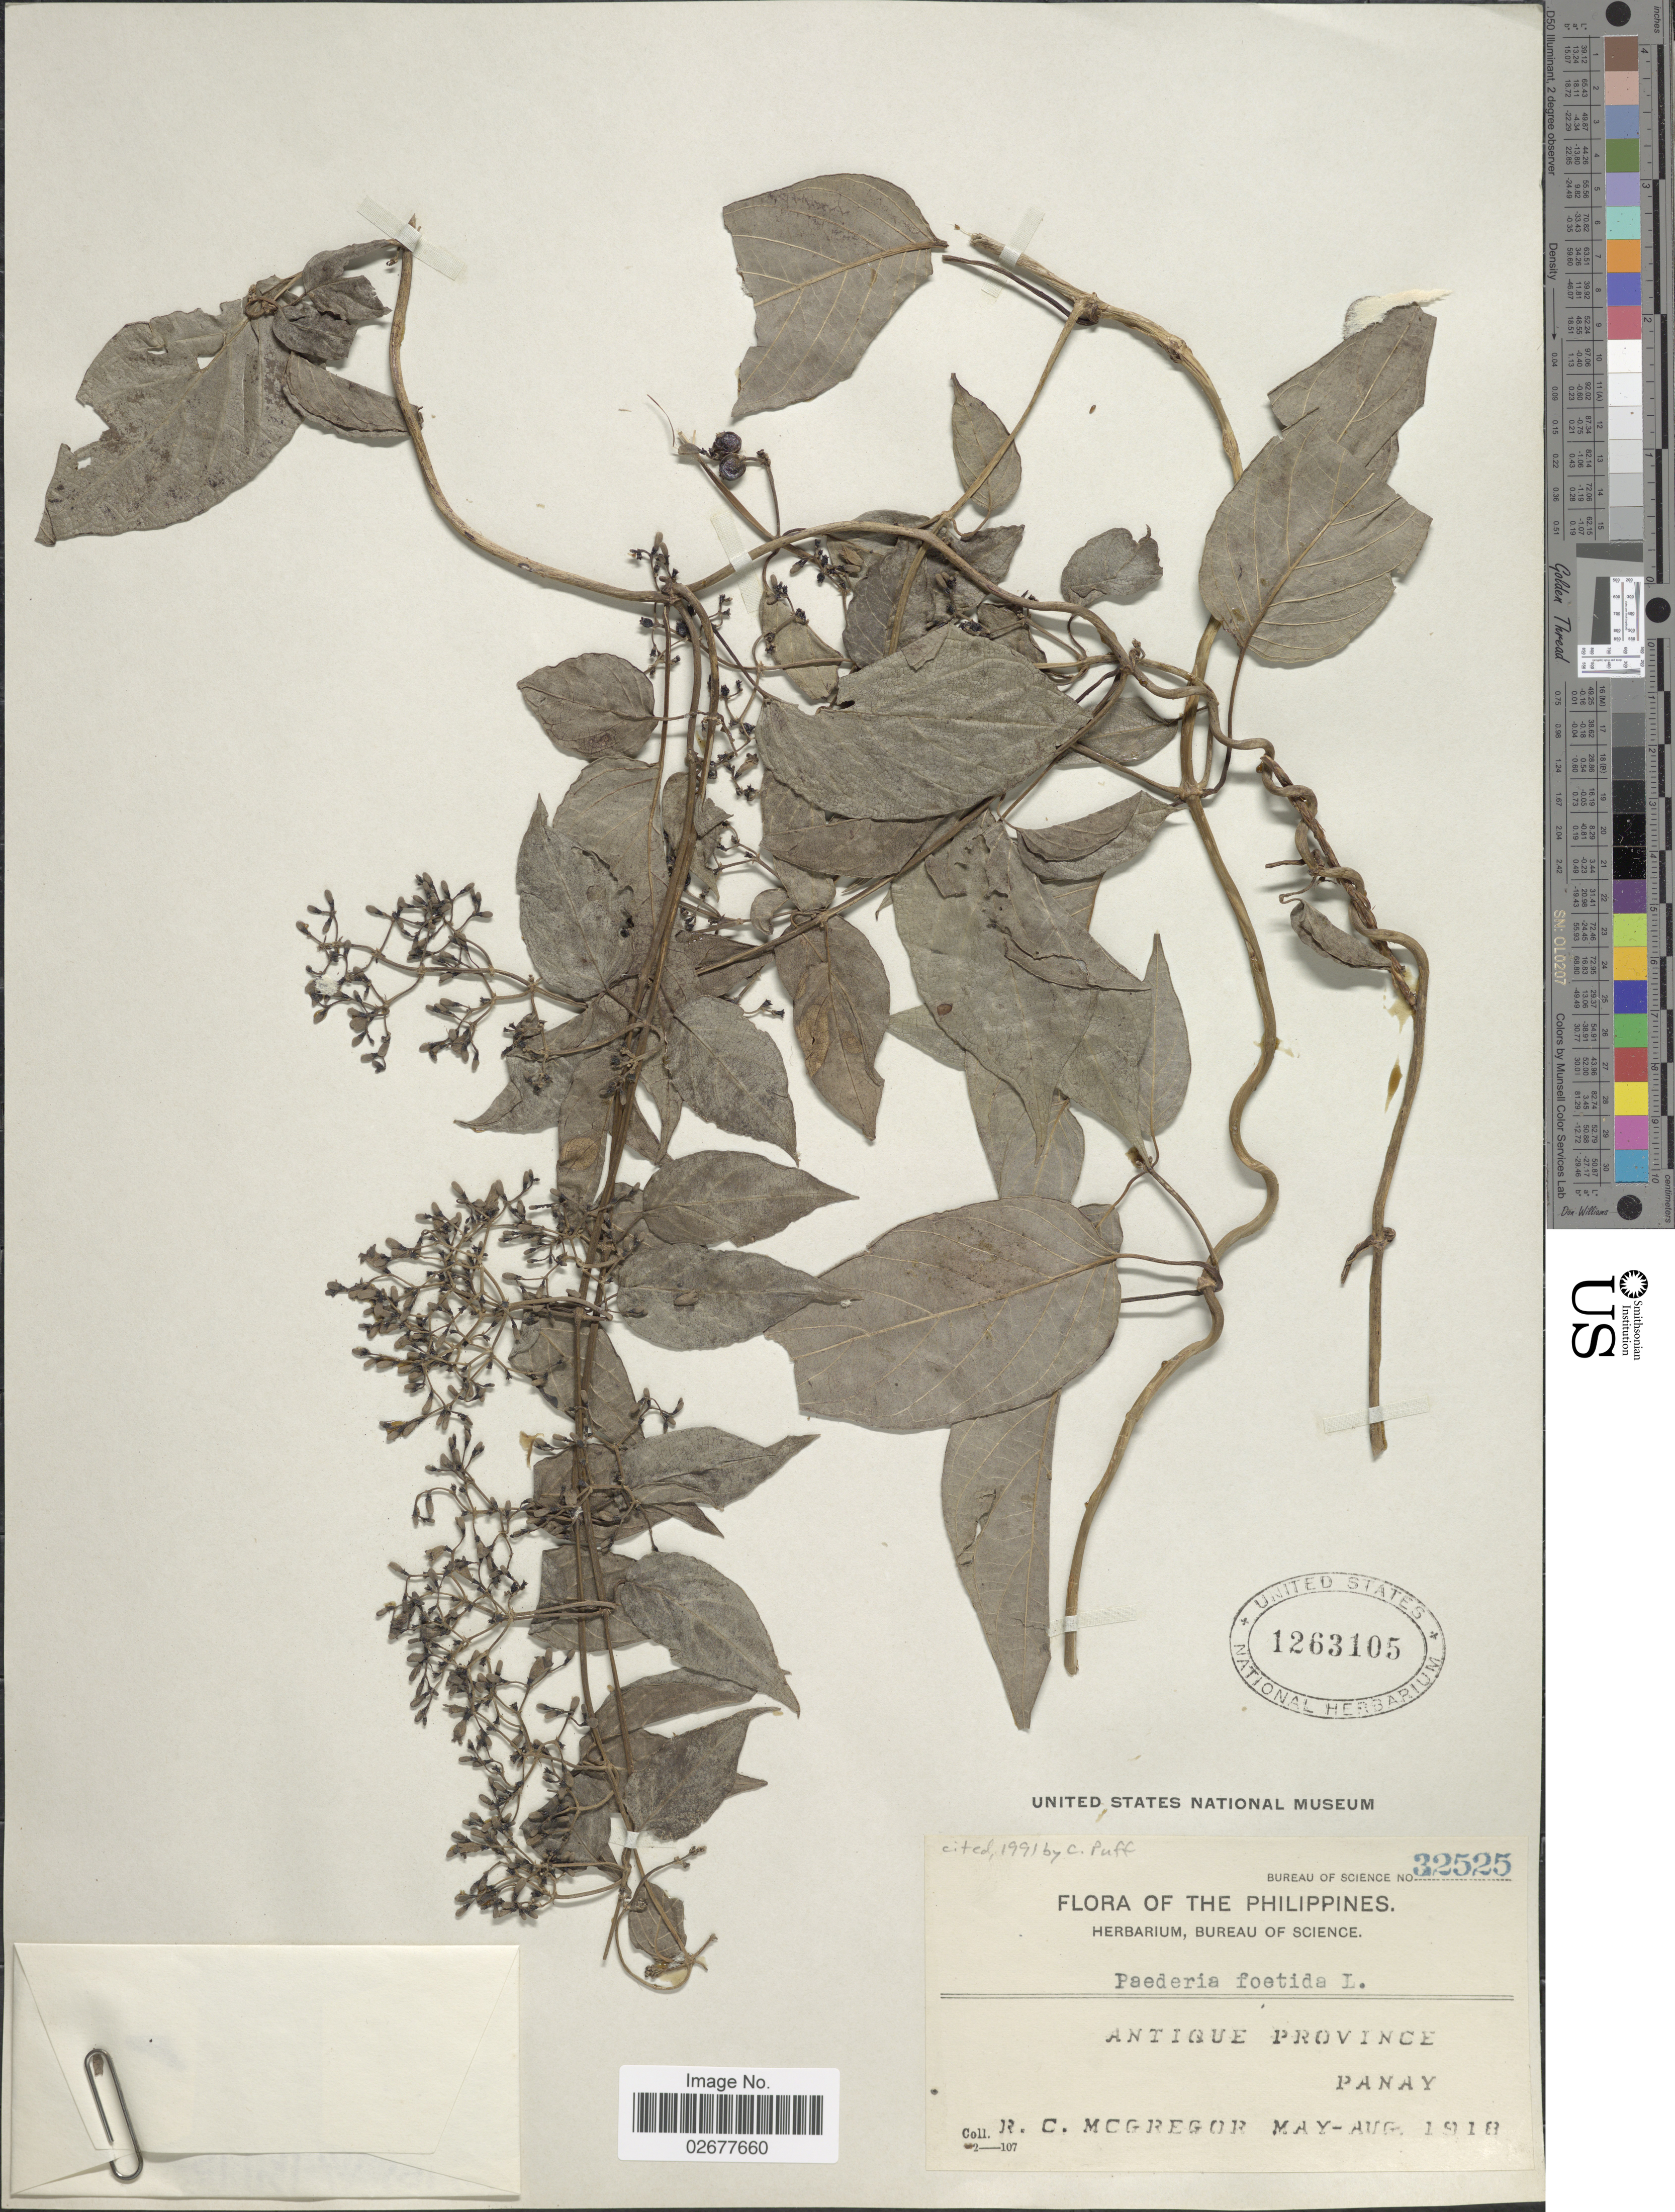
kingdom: Plantae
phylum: Tracheophyta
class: Magnoliopsida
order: Gentianales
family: Rubiaceae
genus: Paederia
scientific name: Paederia foetida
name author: Wall.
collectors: R. C. McGregor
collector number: Bureau of Science32525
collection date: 1918-05/1918-08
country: Philippines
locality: Antique Province. Panay.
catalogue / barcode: US 1263105